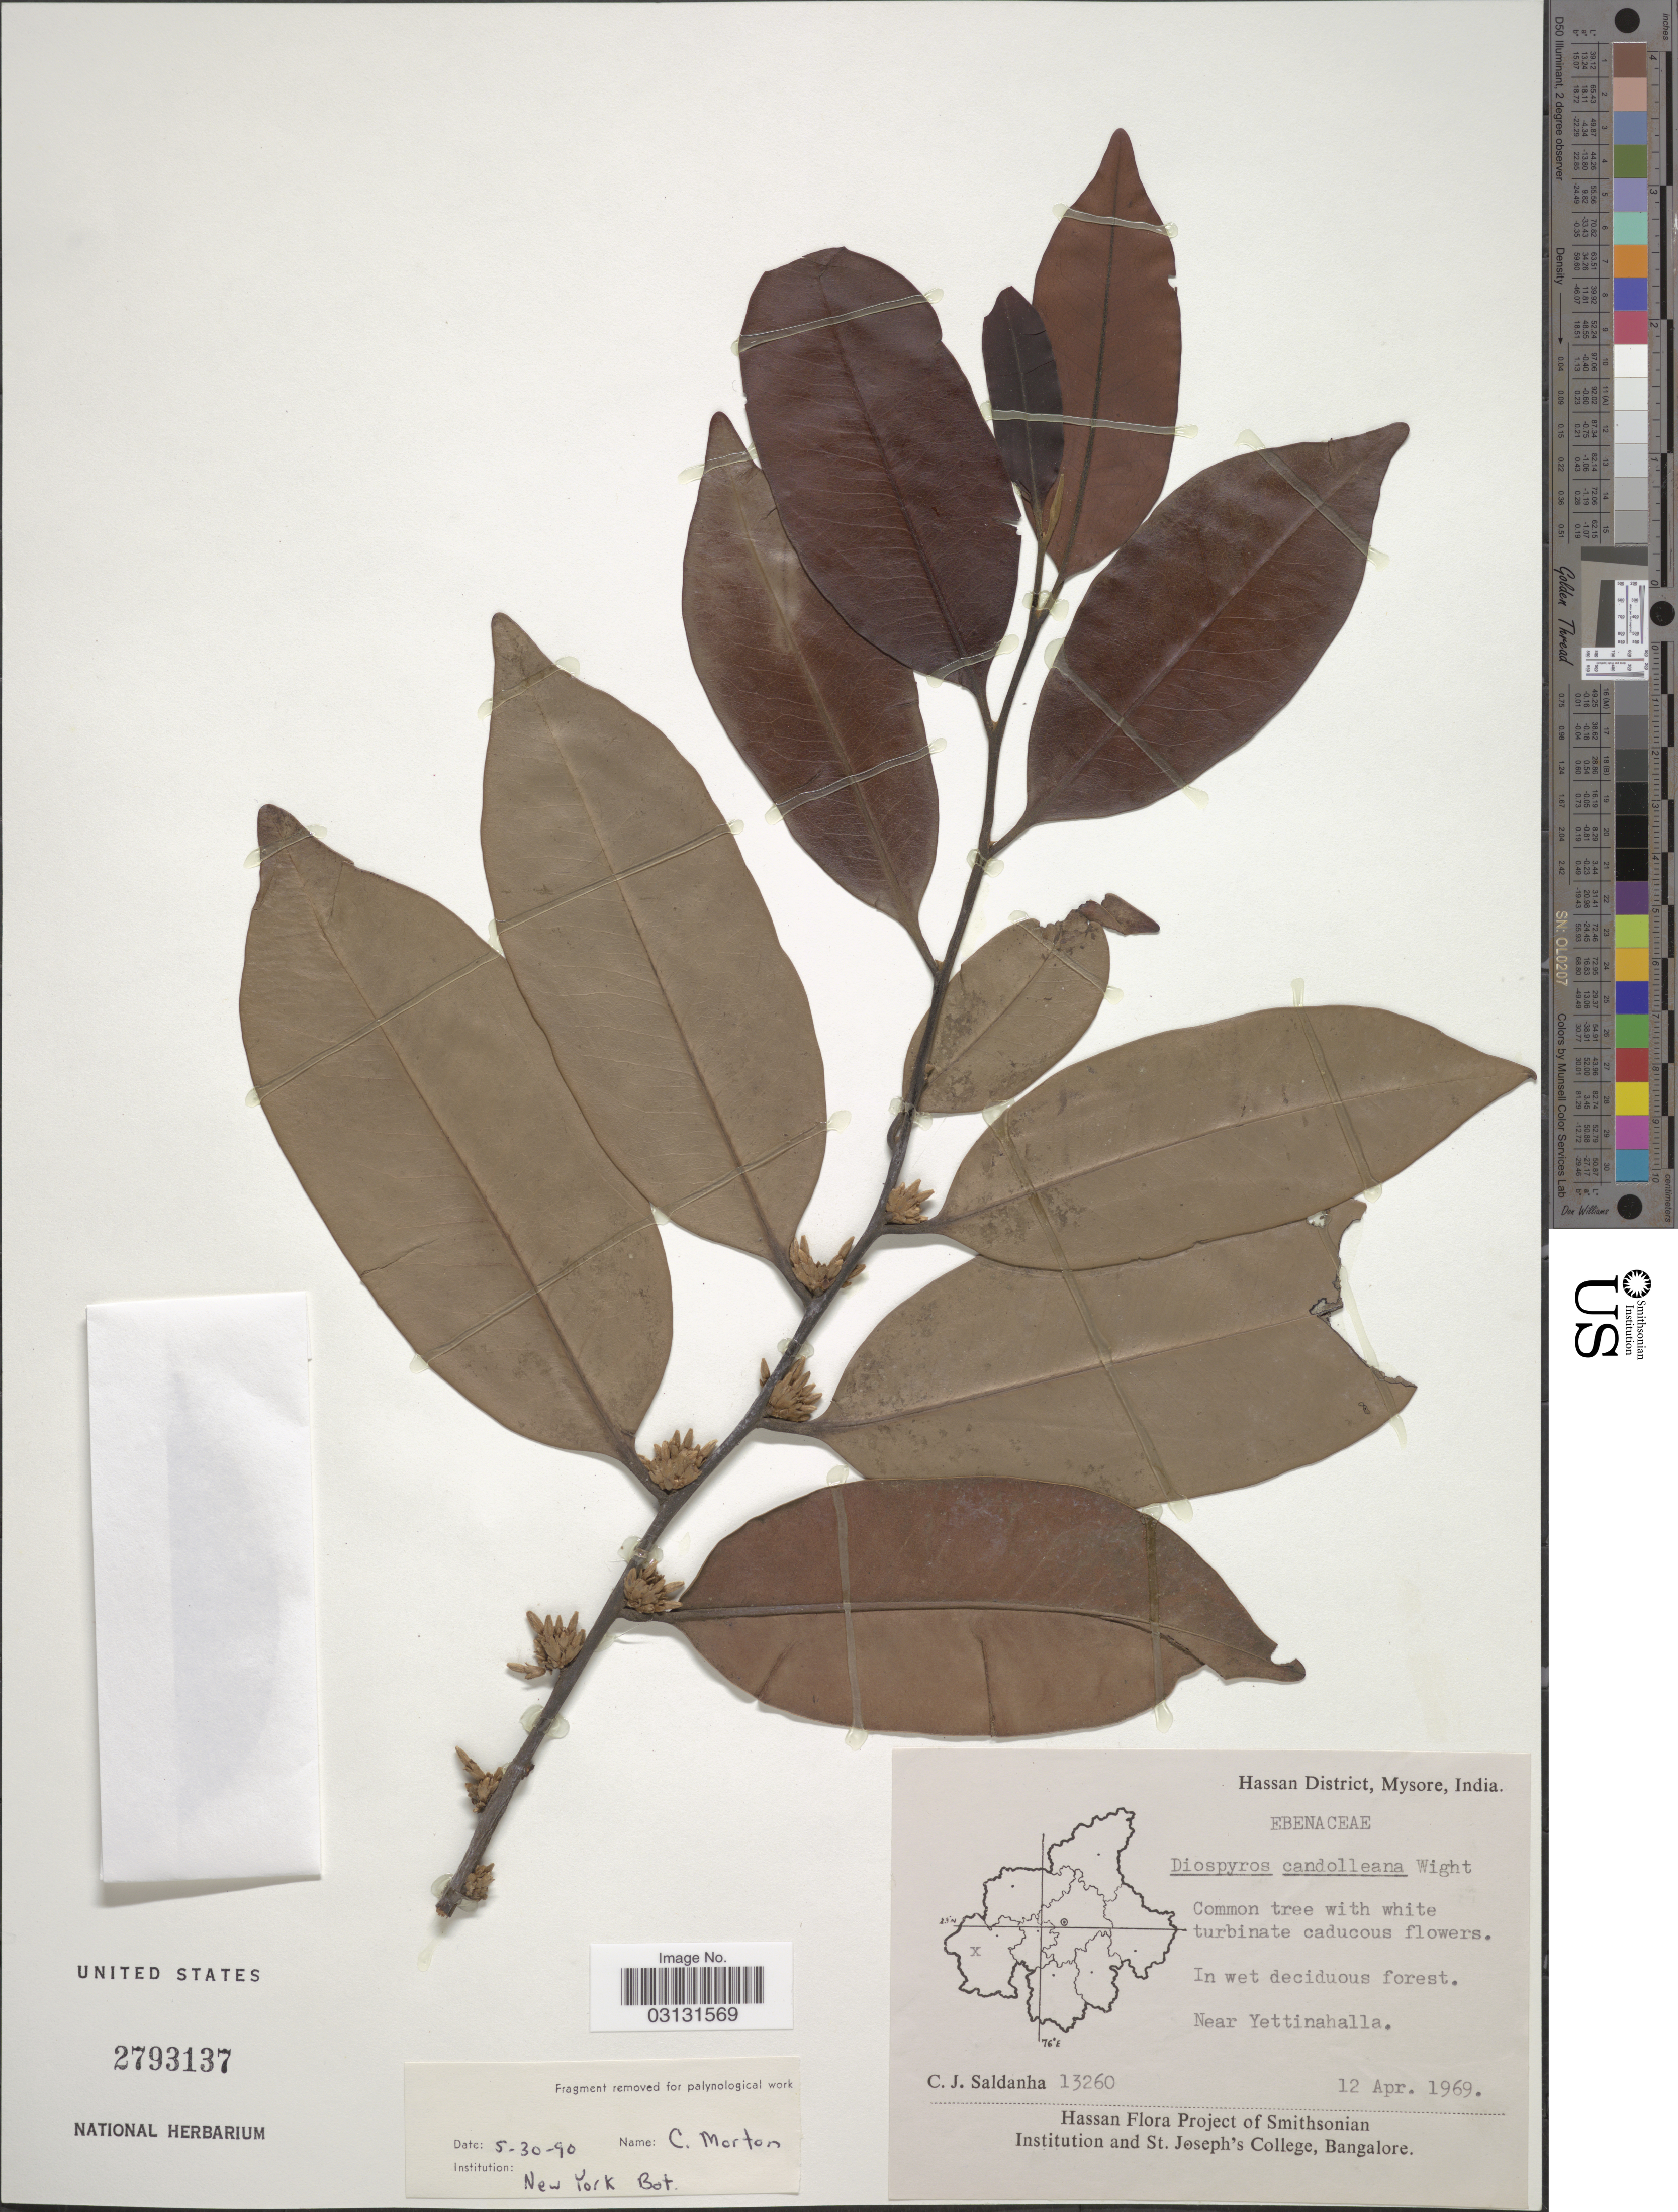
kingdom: Plantae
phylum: Tracheophyta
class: Magnoliopsida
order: Ericales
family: Ebenaceae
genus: Diospyros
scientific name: Diospyros candolleana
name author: Wight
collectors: C. J. Saldanha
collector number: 13260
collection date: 1969-04-12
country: India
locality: Hassan District, Mysore. Near Yettinahalla.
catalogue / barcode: US 2793137